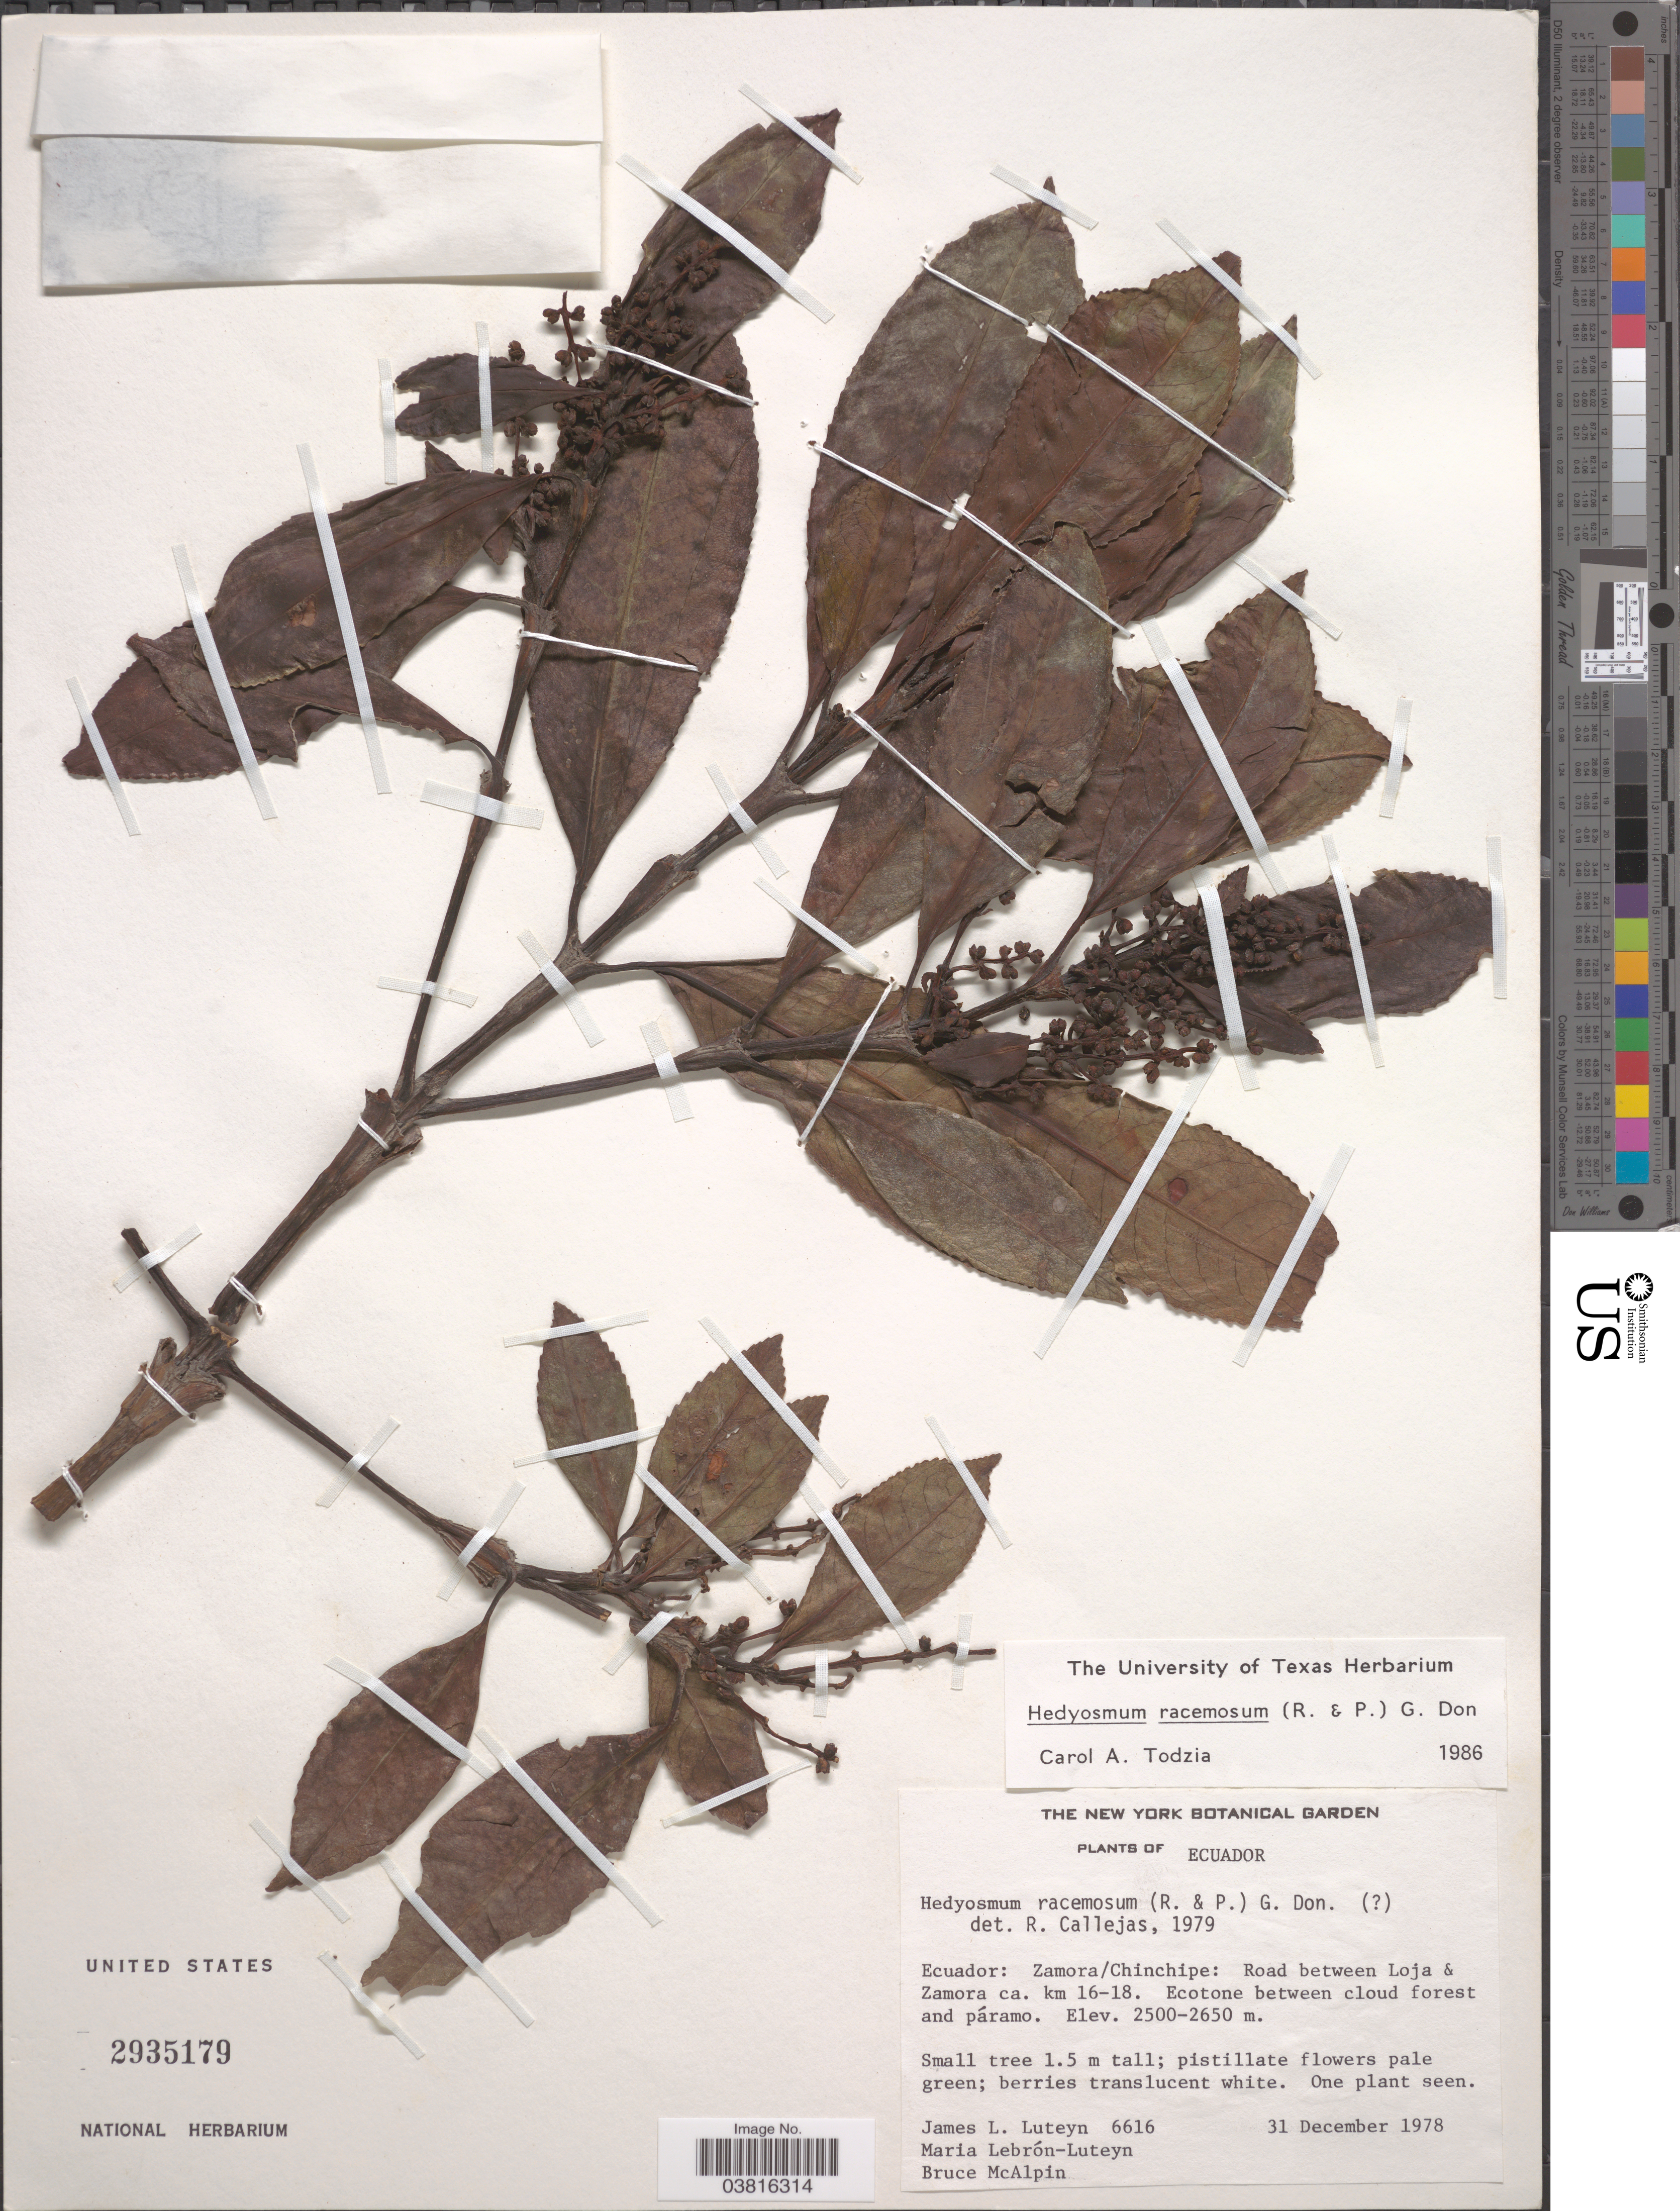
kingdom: Plantae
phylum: Tracheophyta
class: Magnoliopsida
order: Chloranthales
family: Chloranthaceae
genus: Hedyosmum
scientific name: Hedyosmum racemosum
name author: (Ruiz & Pav.) G. Don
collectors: J. L. Luteyn, M. L. Lebrón-Luteyn & B. McAlpin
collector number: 6616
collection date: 1978-12-31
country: Ecuador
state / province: Zamora-Chinchipe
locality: Road between Loja & Zamora ca. km 16-18.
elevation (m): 2500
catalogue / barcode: US 2935179